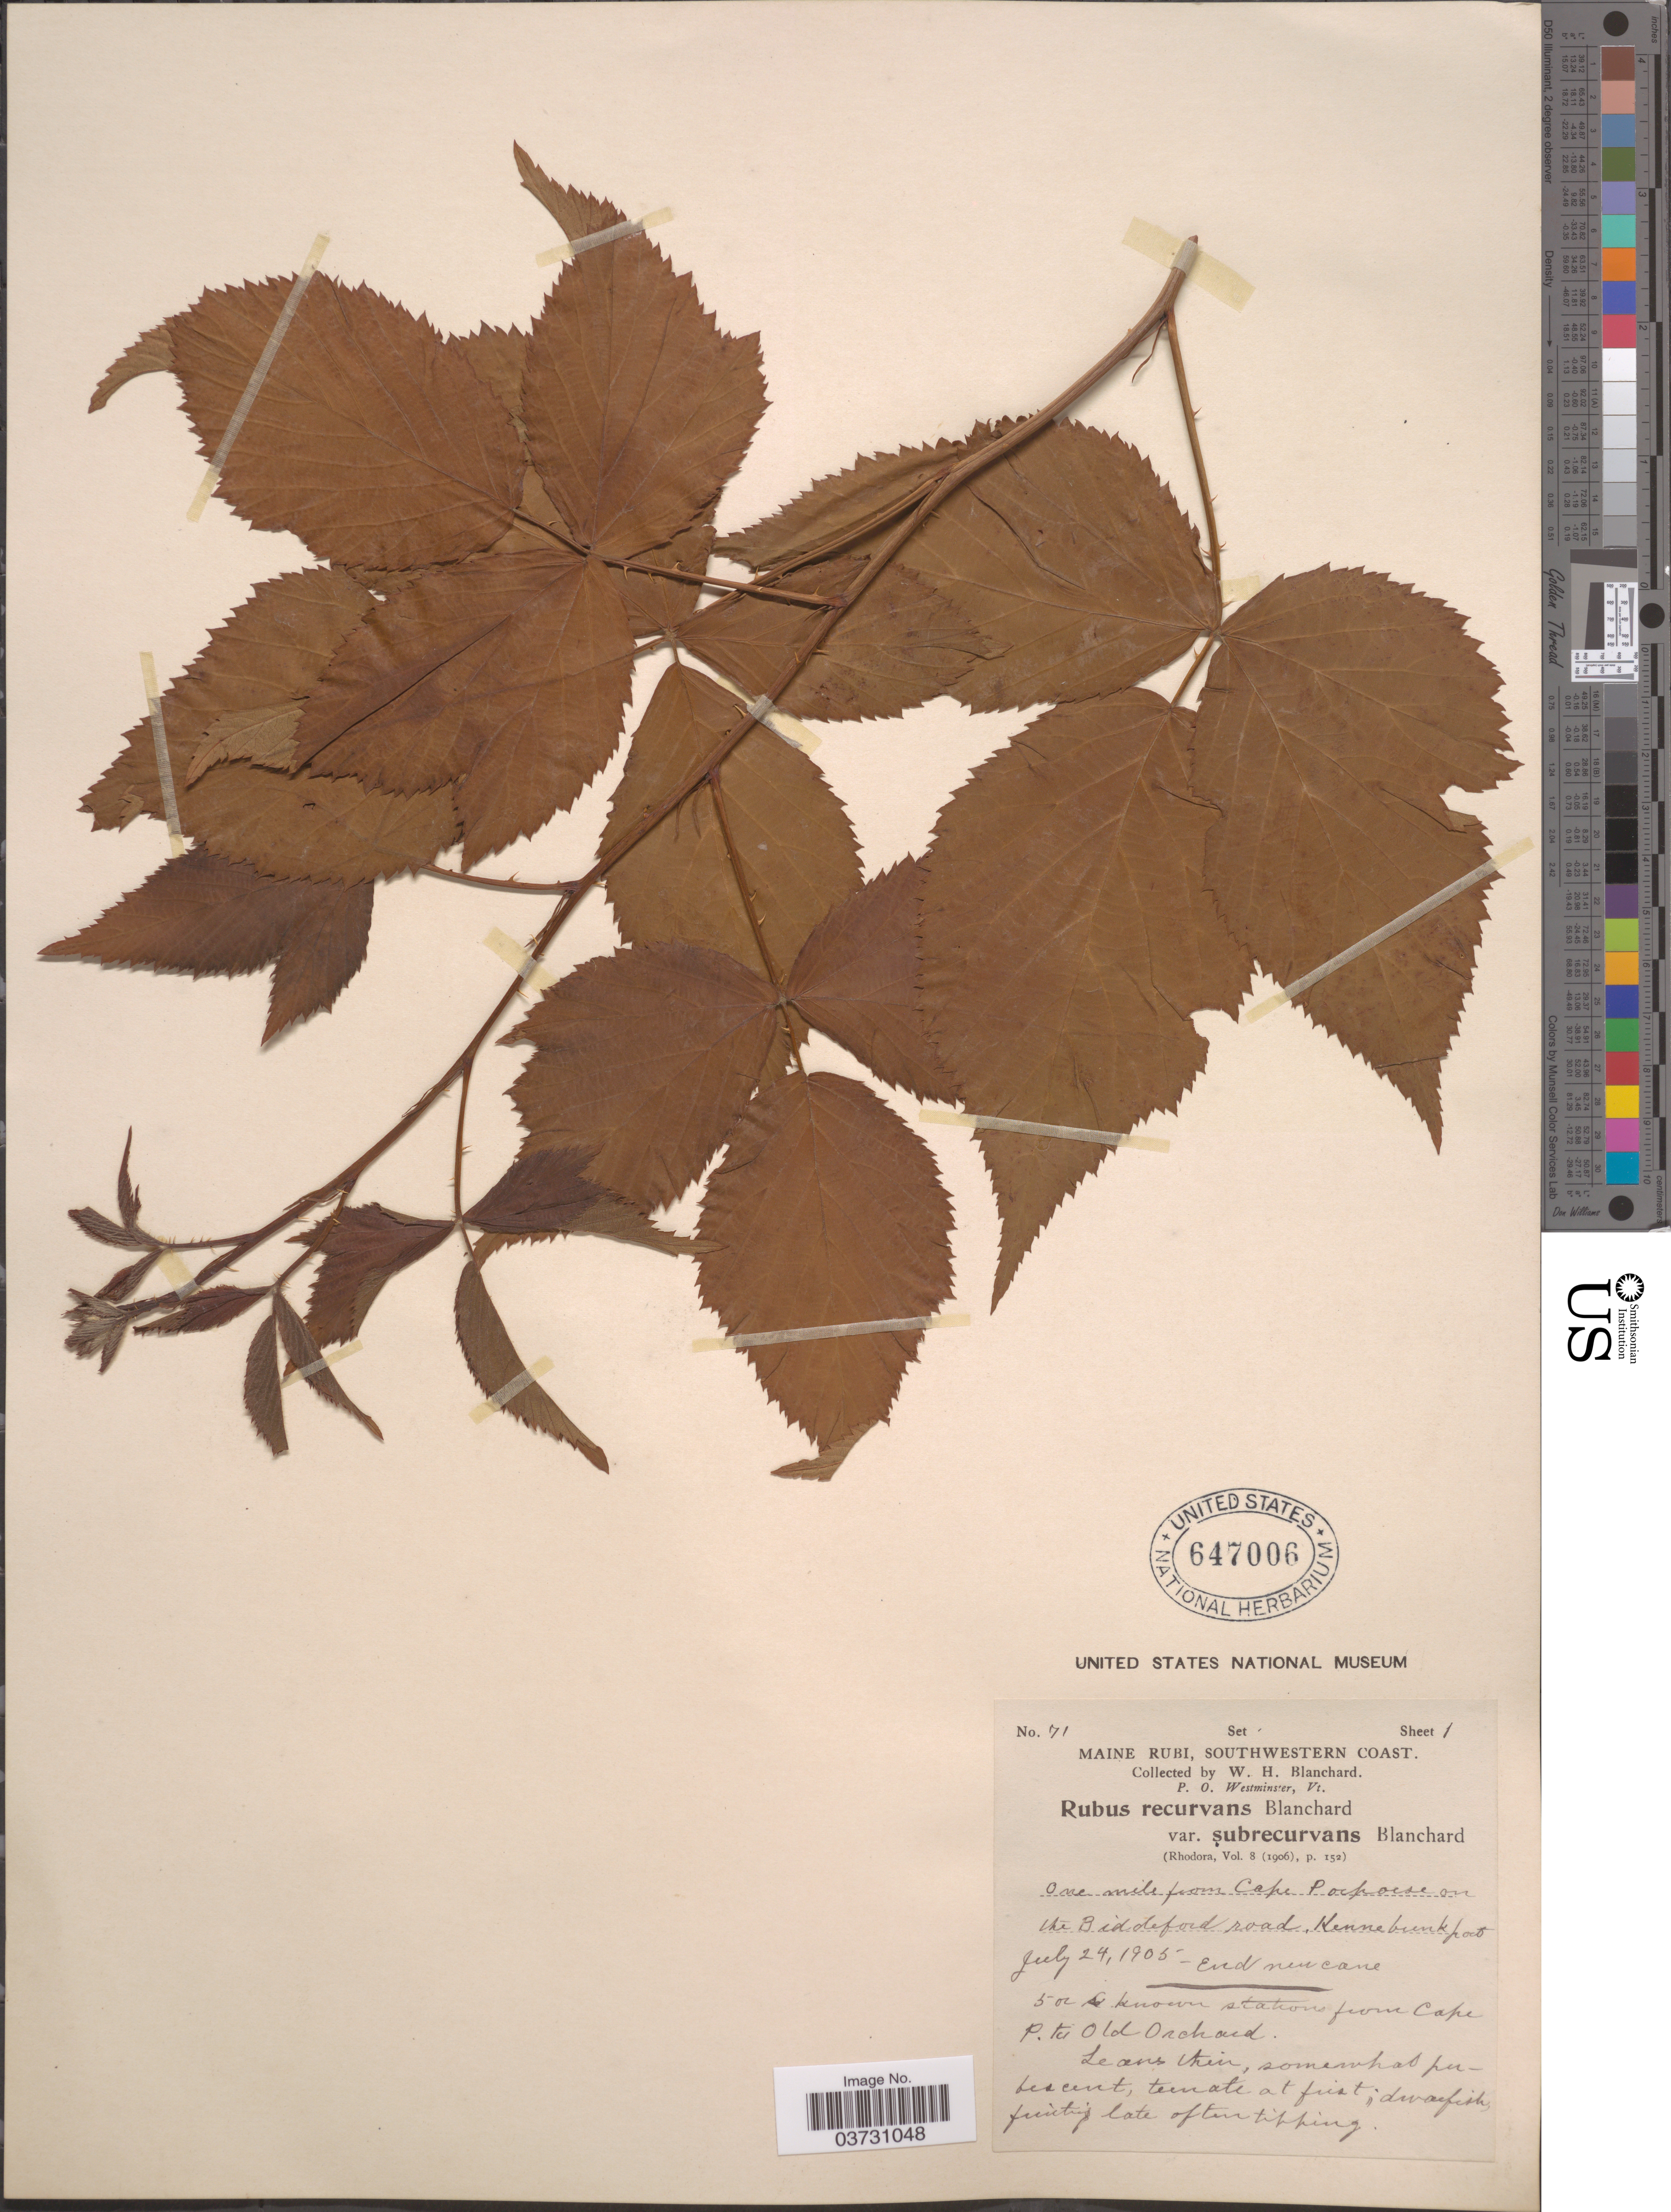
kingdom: Plantae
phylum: Tracheophyta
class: Magnoliopsida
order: Rosales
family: Rosaceae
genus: Rubus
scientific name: Rubus recurvans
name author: Blanch.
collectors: W. H. Blanchard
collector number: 71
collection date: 1905-07-24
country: United States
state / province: Maine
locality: Southwestern Coast. One mile from Cape Porpoise on the Biddeford road, Kennebunkport.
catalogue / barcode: US 647006